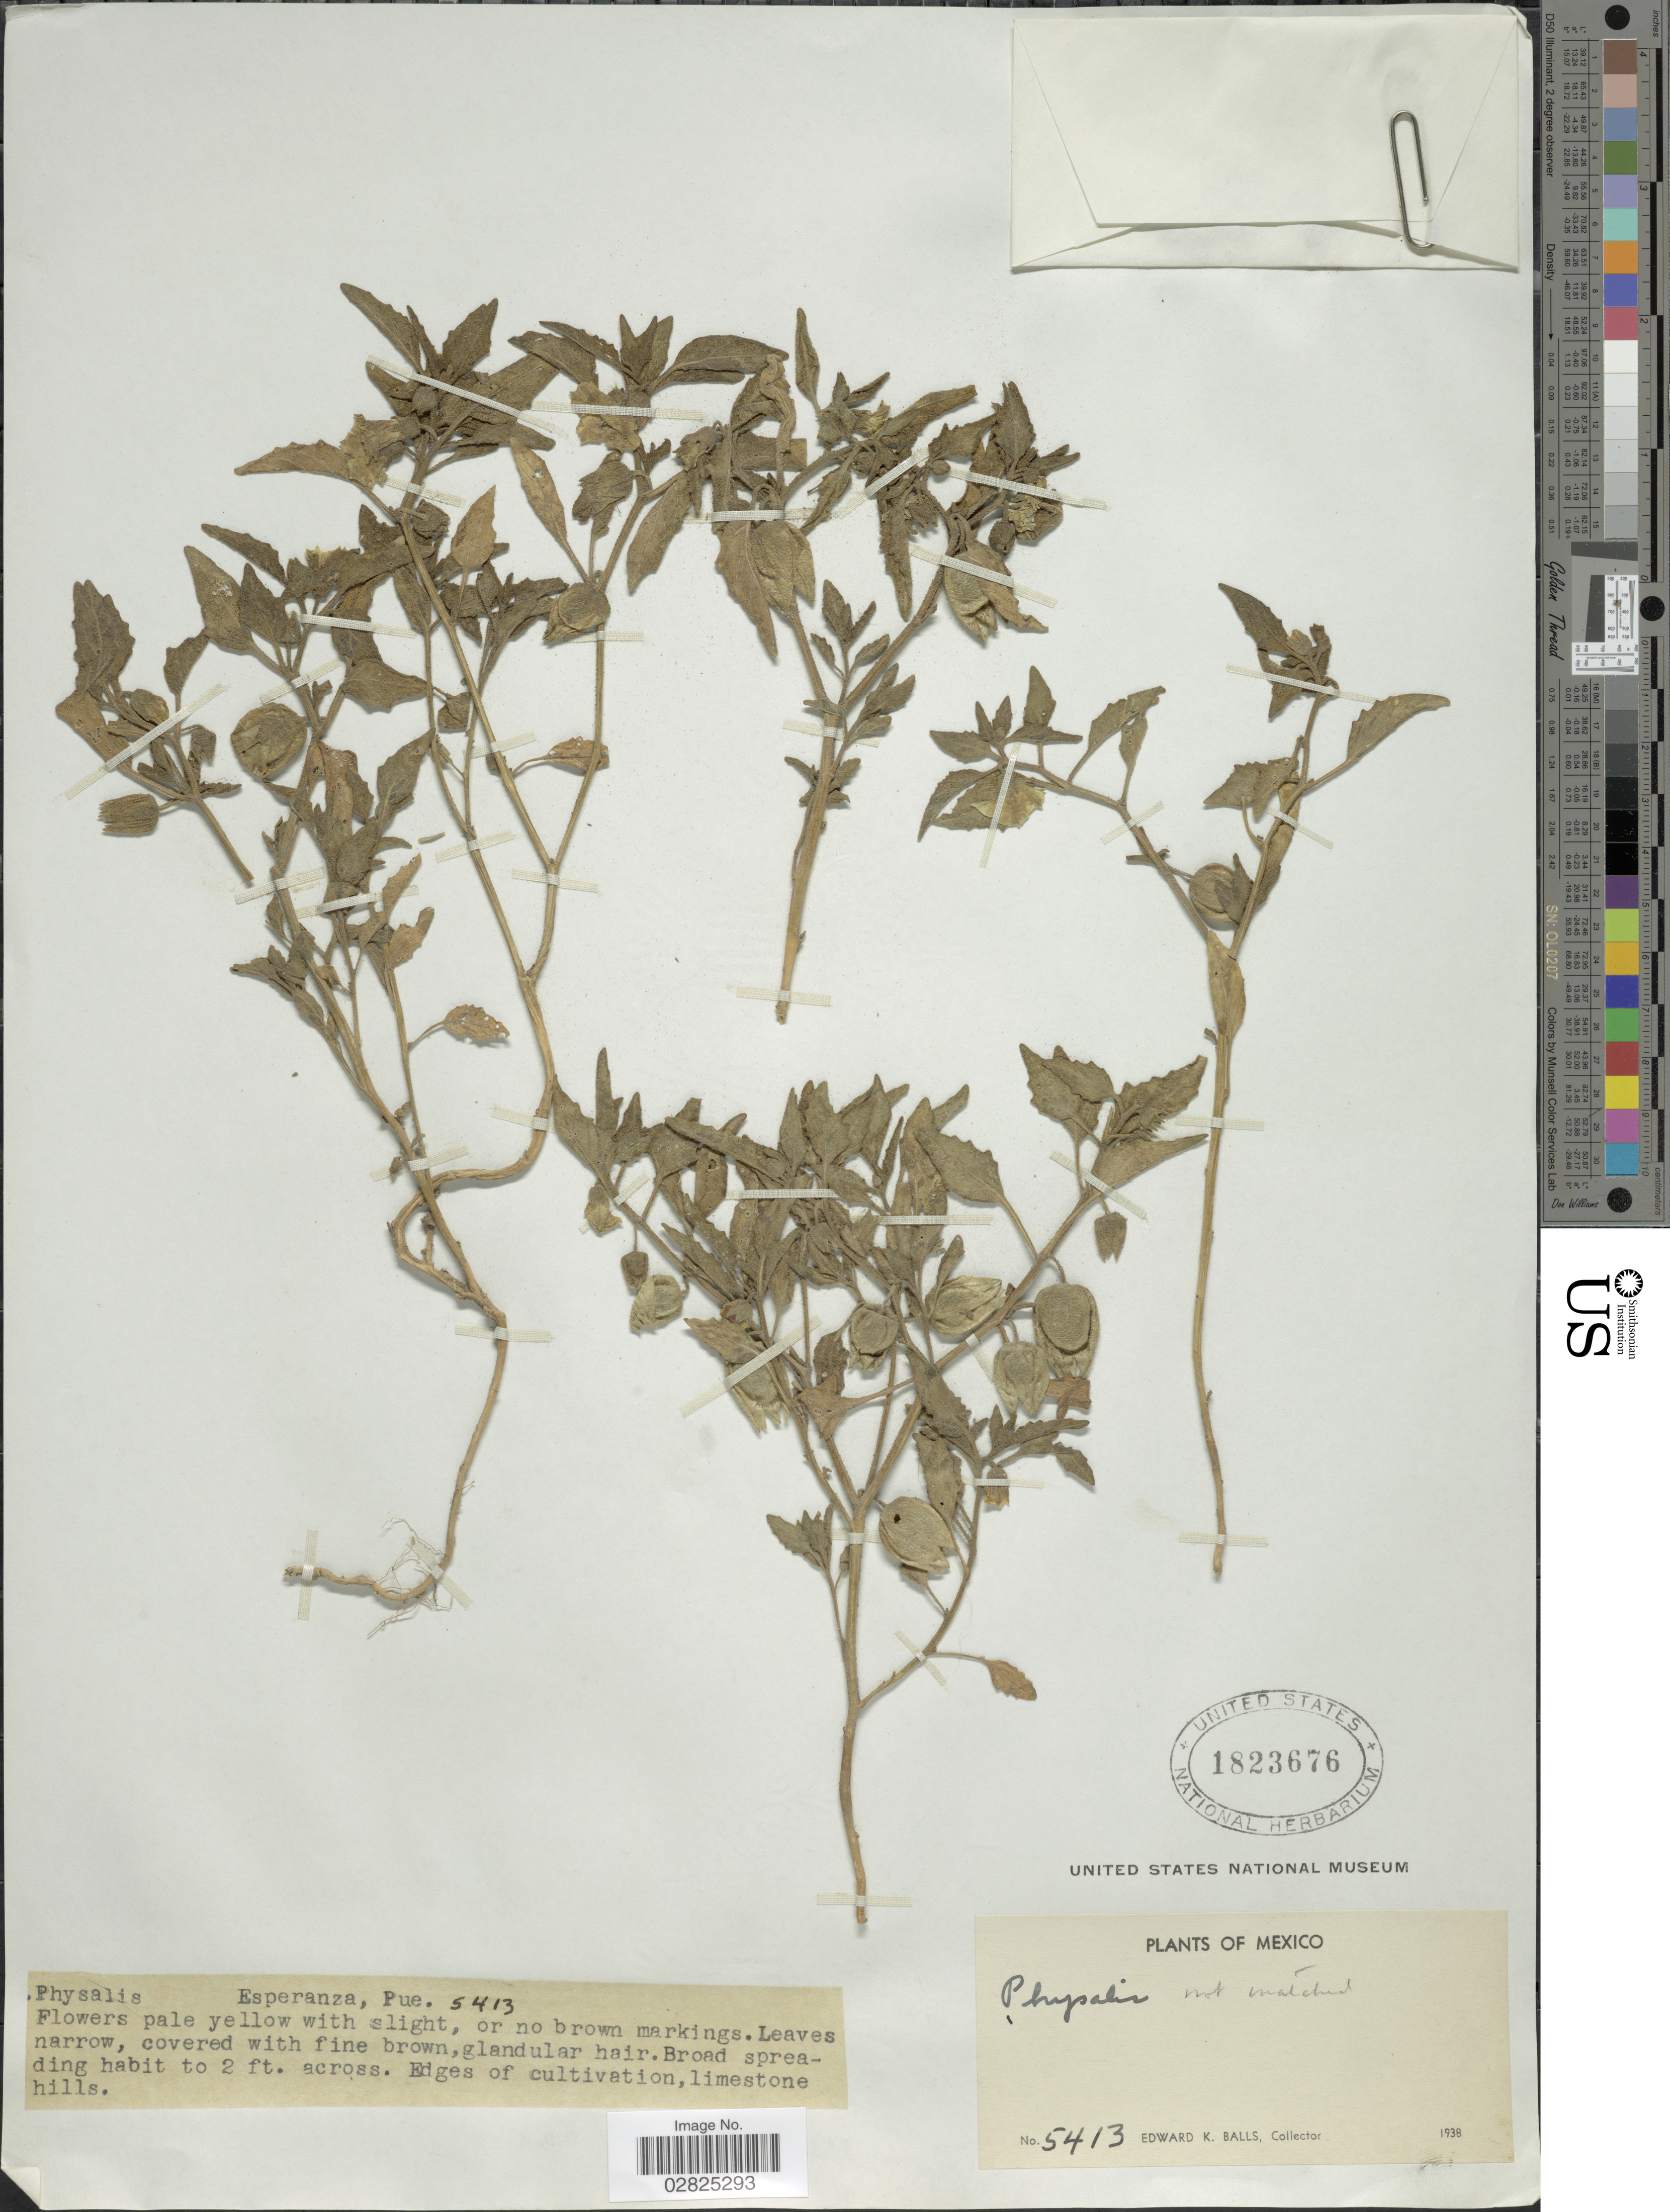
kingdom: Plantae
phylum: Tracheophyta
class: Magnoliopsida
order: Solanales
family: Solanaceae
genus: Physalis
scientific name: Physalis sp.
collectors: E. K. Balls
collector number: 5413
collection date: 1938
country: Mexico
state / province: Puebla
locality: Esperanza.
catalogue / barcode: US 1823676